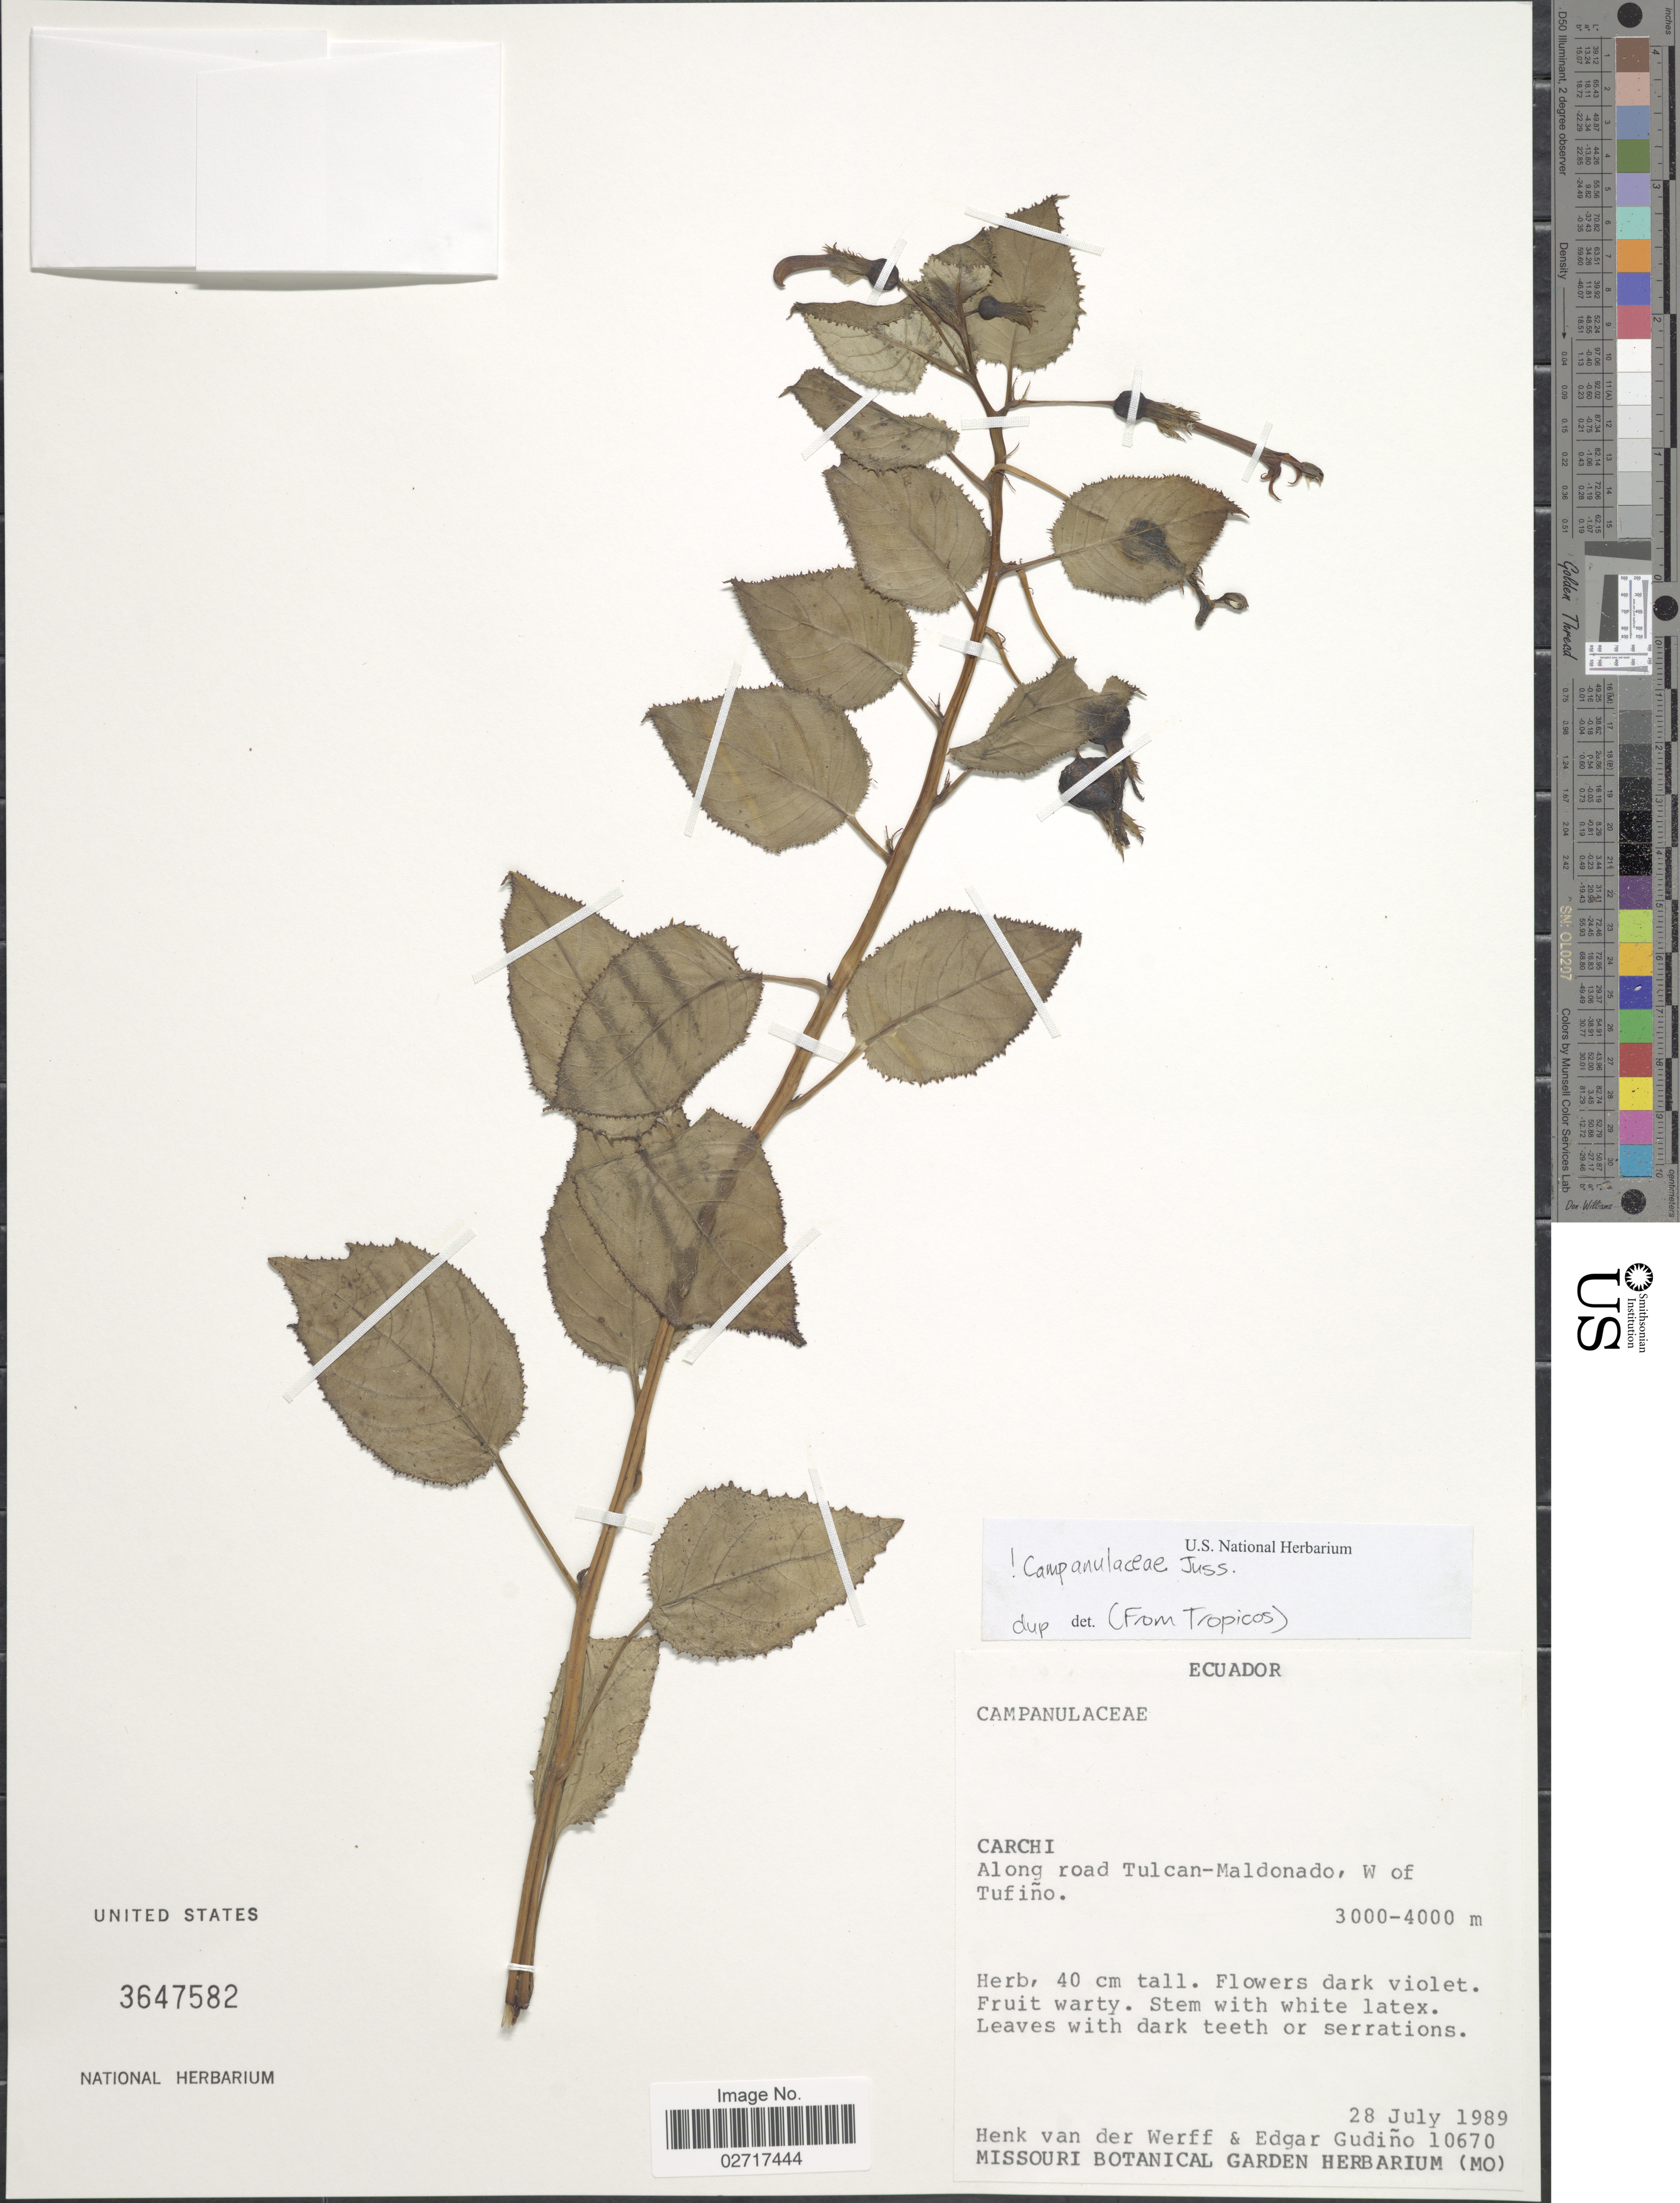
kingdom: Plantae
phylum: Tracheophyta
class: Magnoliopsida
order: Asterales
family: Campanulaceae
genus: Siphocampylus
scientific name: Siphocampylus sp.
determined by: Lagomarsino, L. P.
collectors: H. van der Werff & E. Gudiño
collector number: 10670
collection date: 1989-07-28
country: Ecuador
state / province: Carchi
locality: Along road Tulcan-Maldonado, W of Tufiño.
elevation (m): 3000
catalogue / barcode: US 3647582